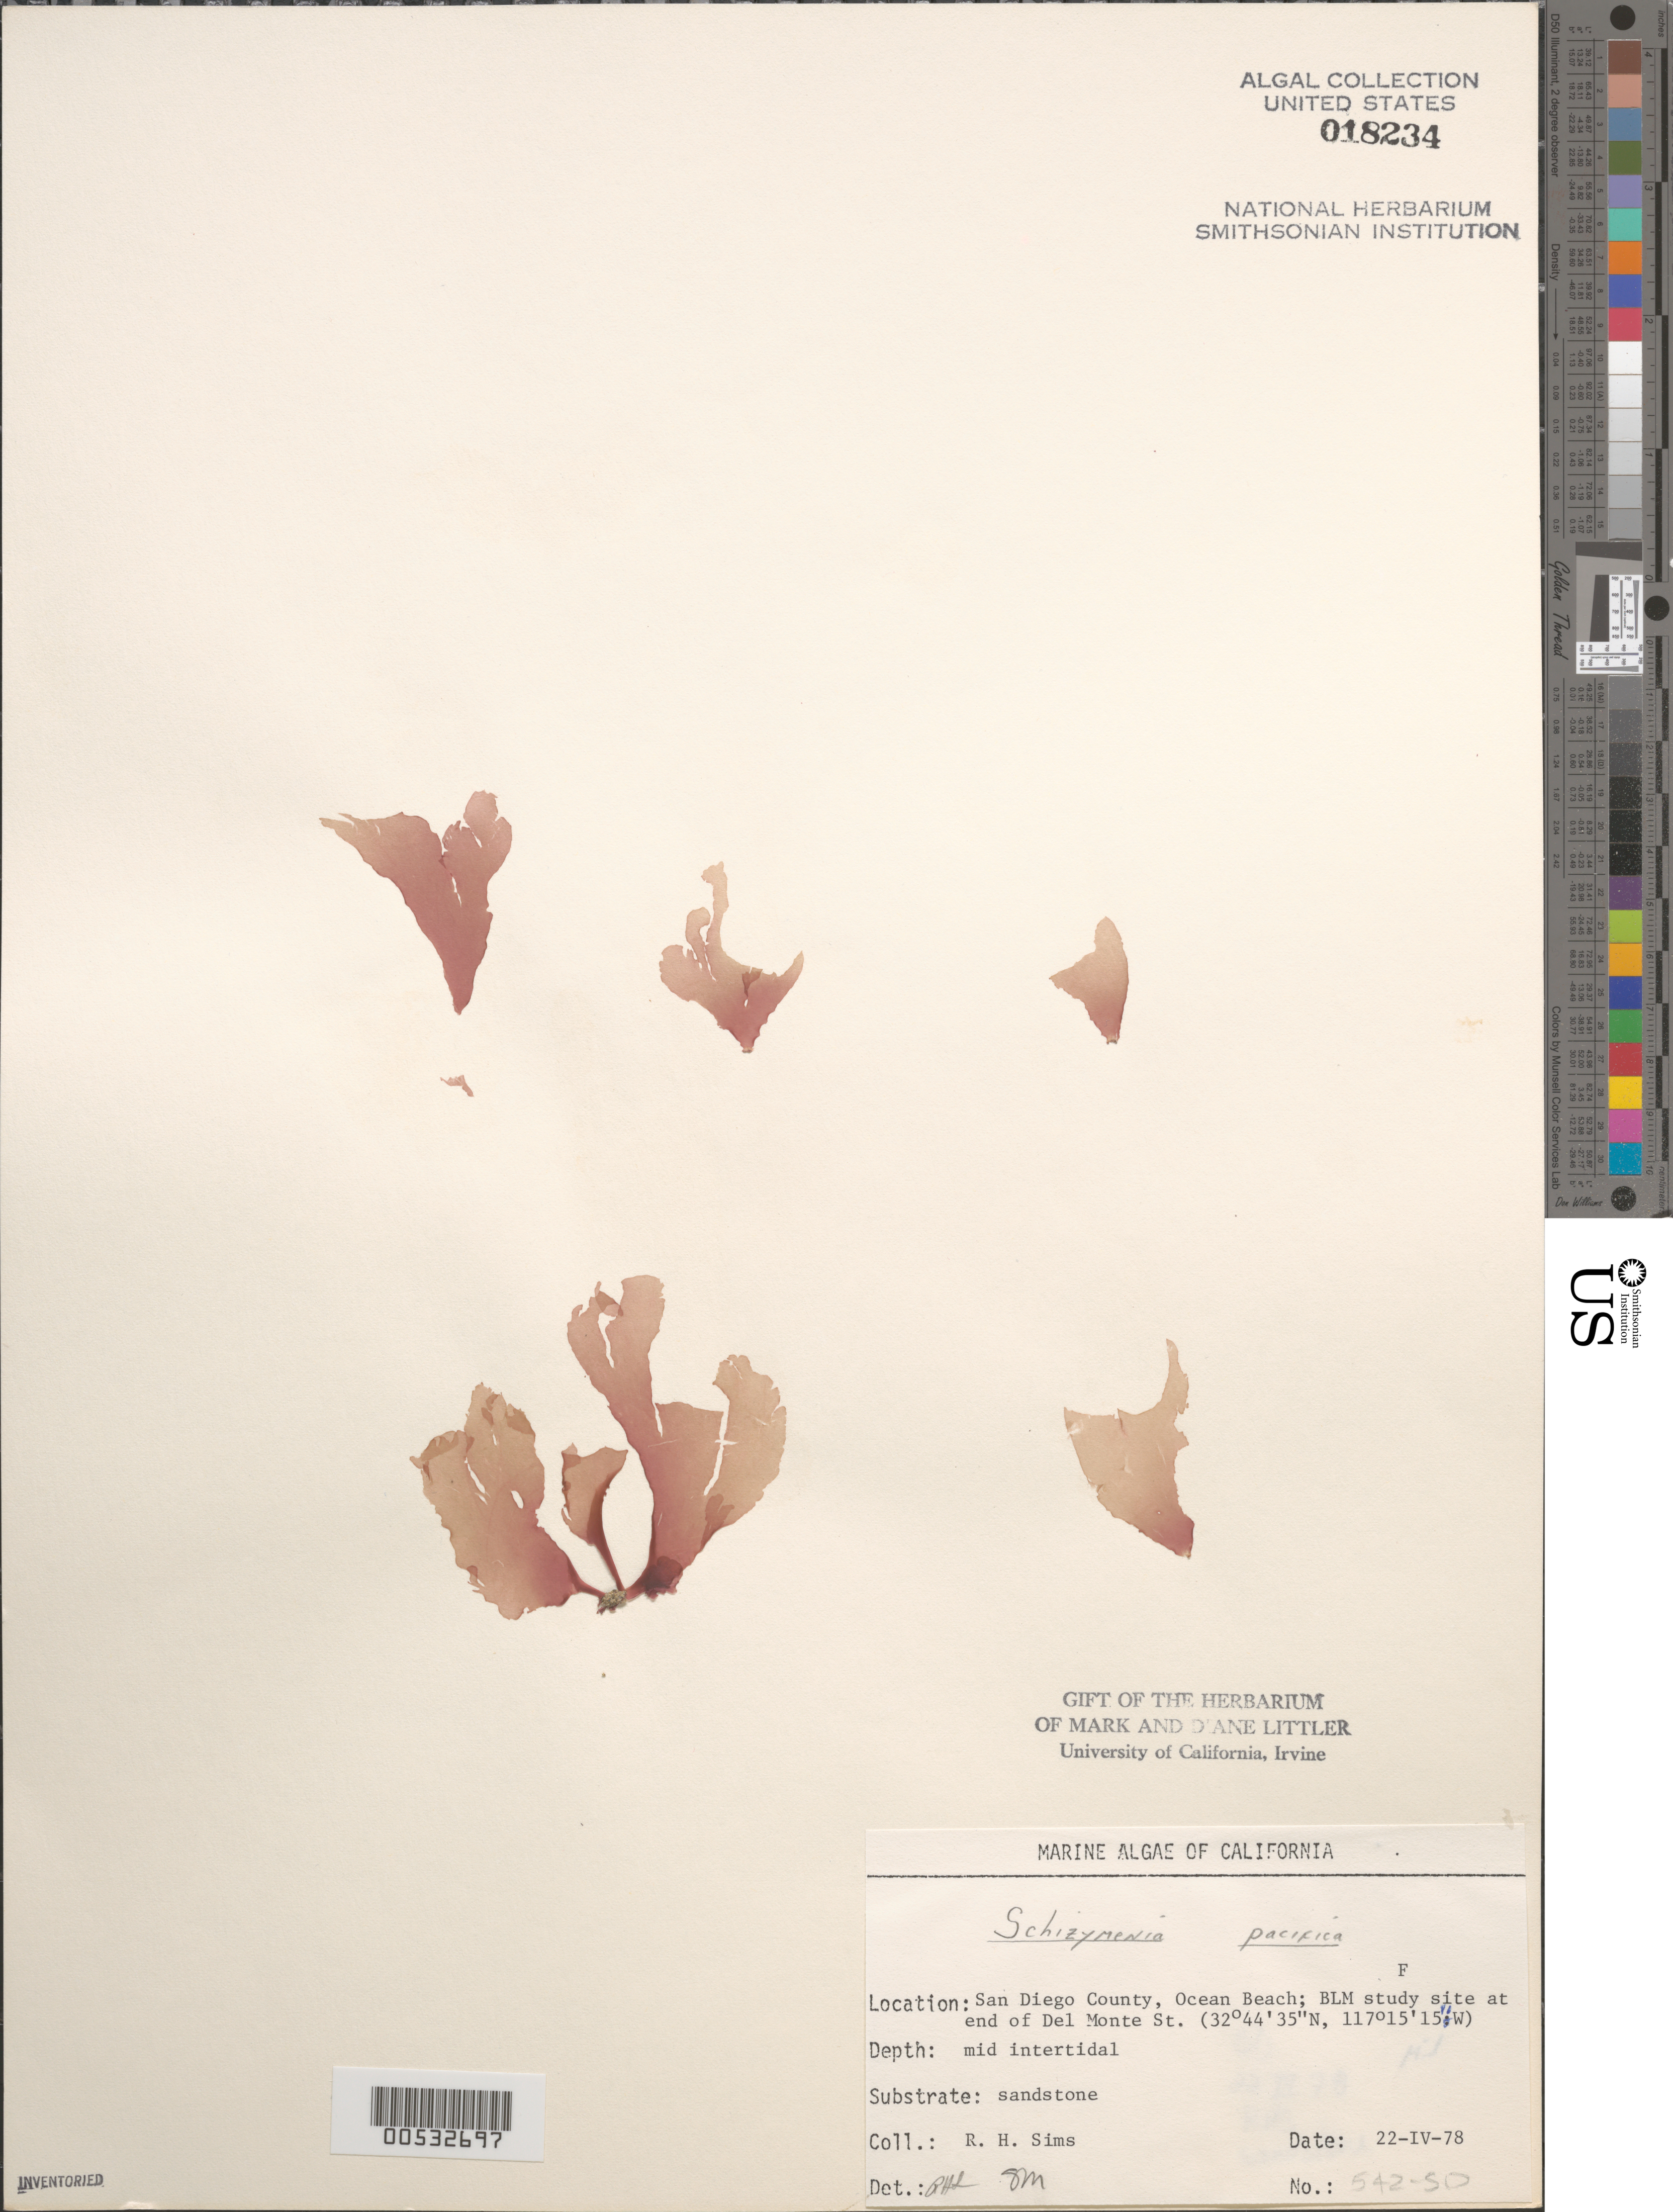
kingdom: Plantae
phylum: Rhodophyta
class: Florideophyceae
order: Nemastomatales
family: Schizymeniaceae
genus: Schizymenia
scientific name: Schizymenia pacifica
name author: (Kylin) Kylin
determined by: Sims, Robert H.; Murray, S. N.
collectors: R. H. Sims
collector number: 542-sd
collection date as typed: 22 Apr 1978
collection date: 1978-04-22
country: United States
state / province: California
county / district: San Diego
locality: Ocean Beach, end of Del Monte Street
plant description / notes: BLM-SOCALBIGHT Rocky Intertidal Survey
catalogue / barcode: US 18234